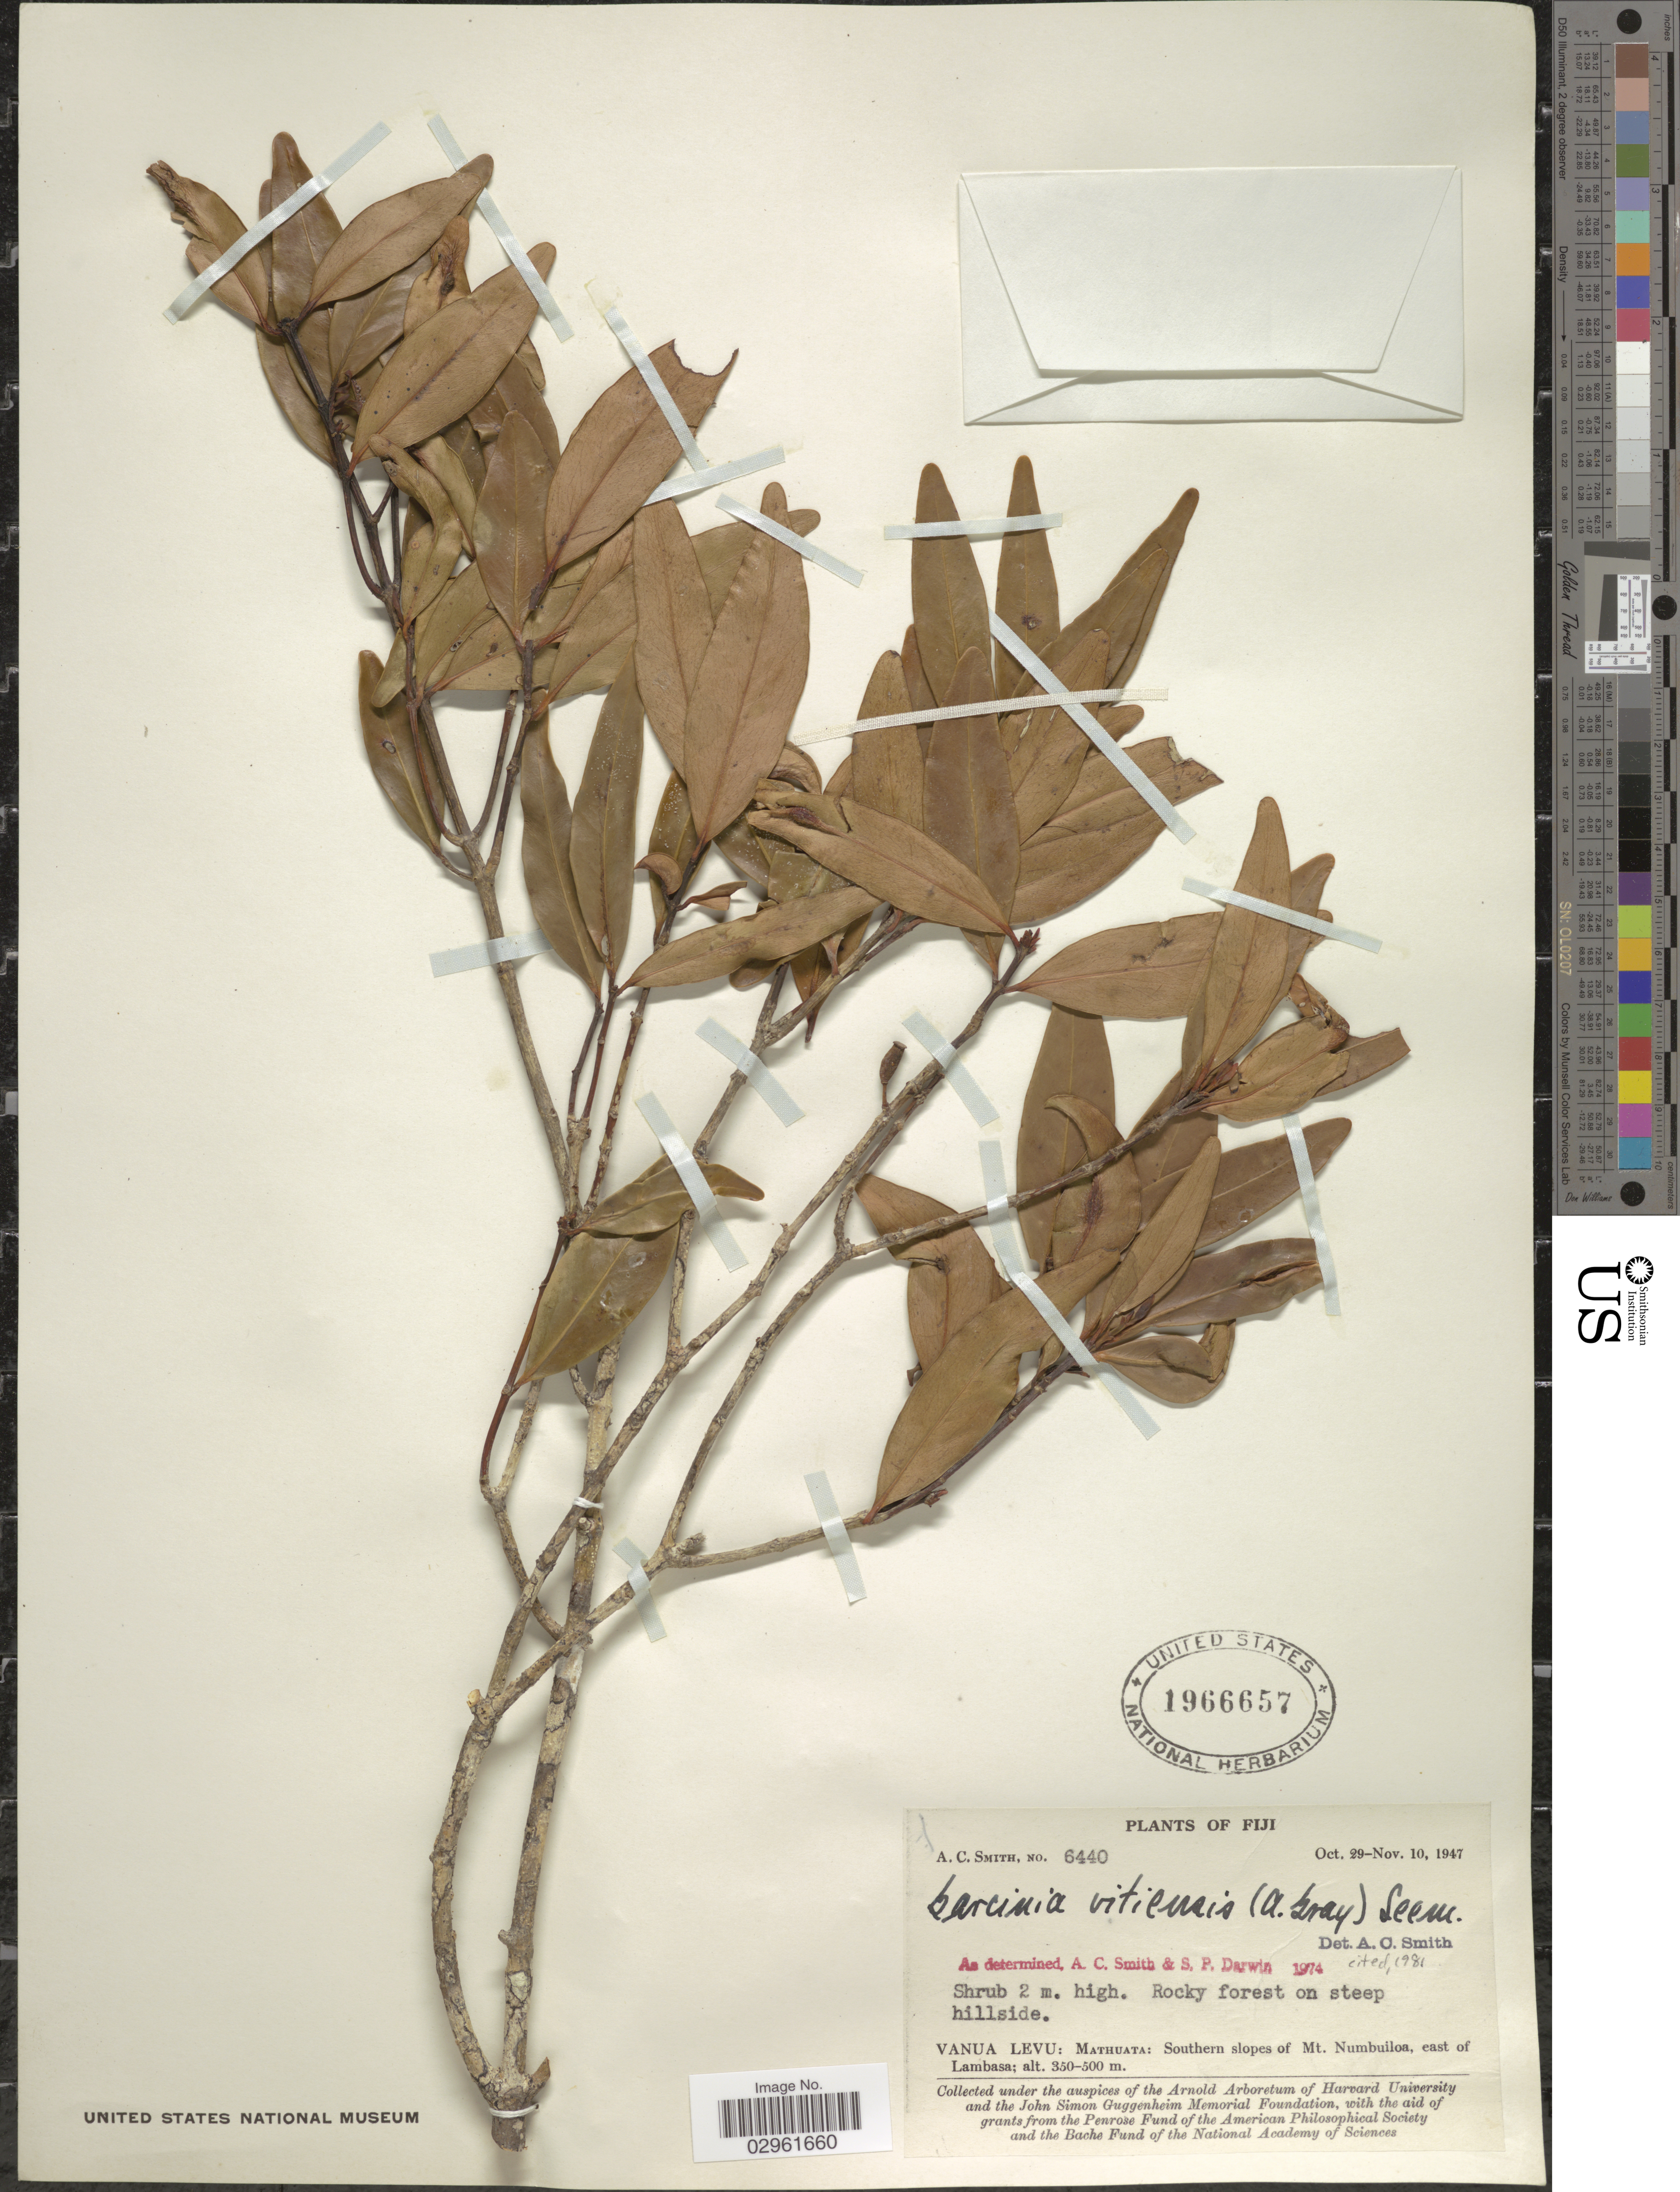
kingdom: Plantae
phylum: Tracheophyta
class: Magnoliopsida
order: Malpighiales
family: Clusiaceae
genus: Garcinia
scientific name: Garcinia vitiensis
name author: (A. Gray) Seem.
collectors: A. C. Smith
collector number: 6440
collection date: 1947-10-29/1947-11-10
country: Fiji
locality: Vanua Levu: Mathuata: Southern slopes of Mt. Numbuiloa, east of Lambasa.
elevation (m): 350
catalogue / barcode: US 1966657